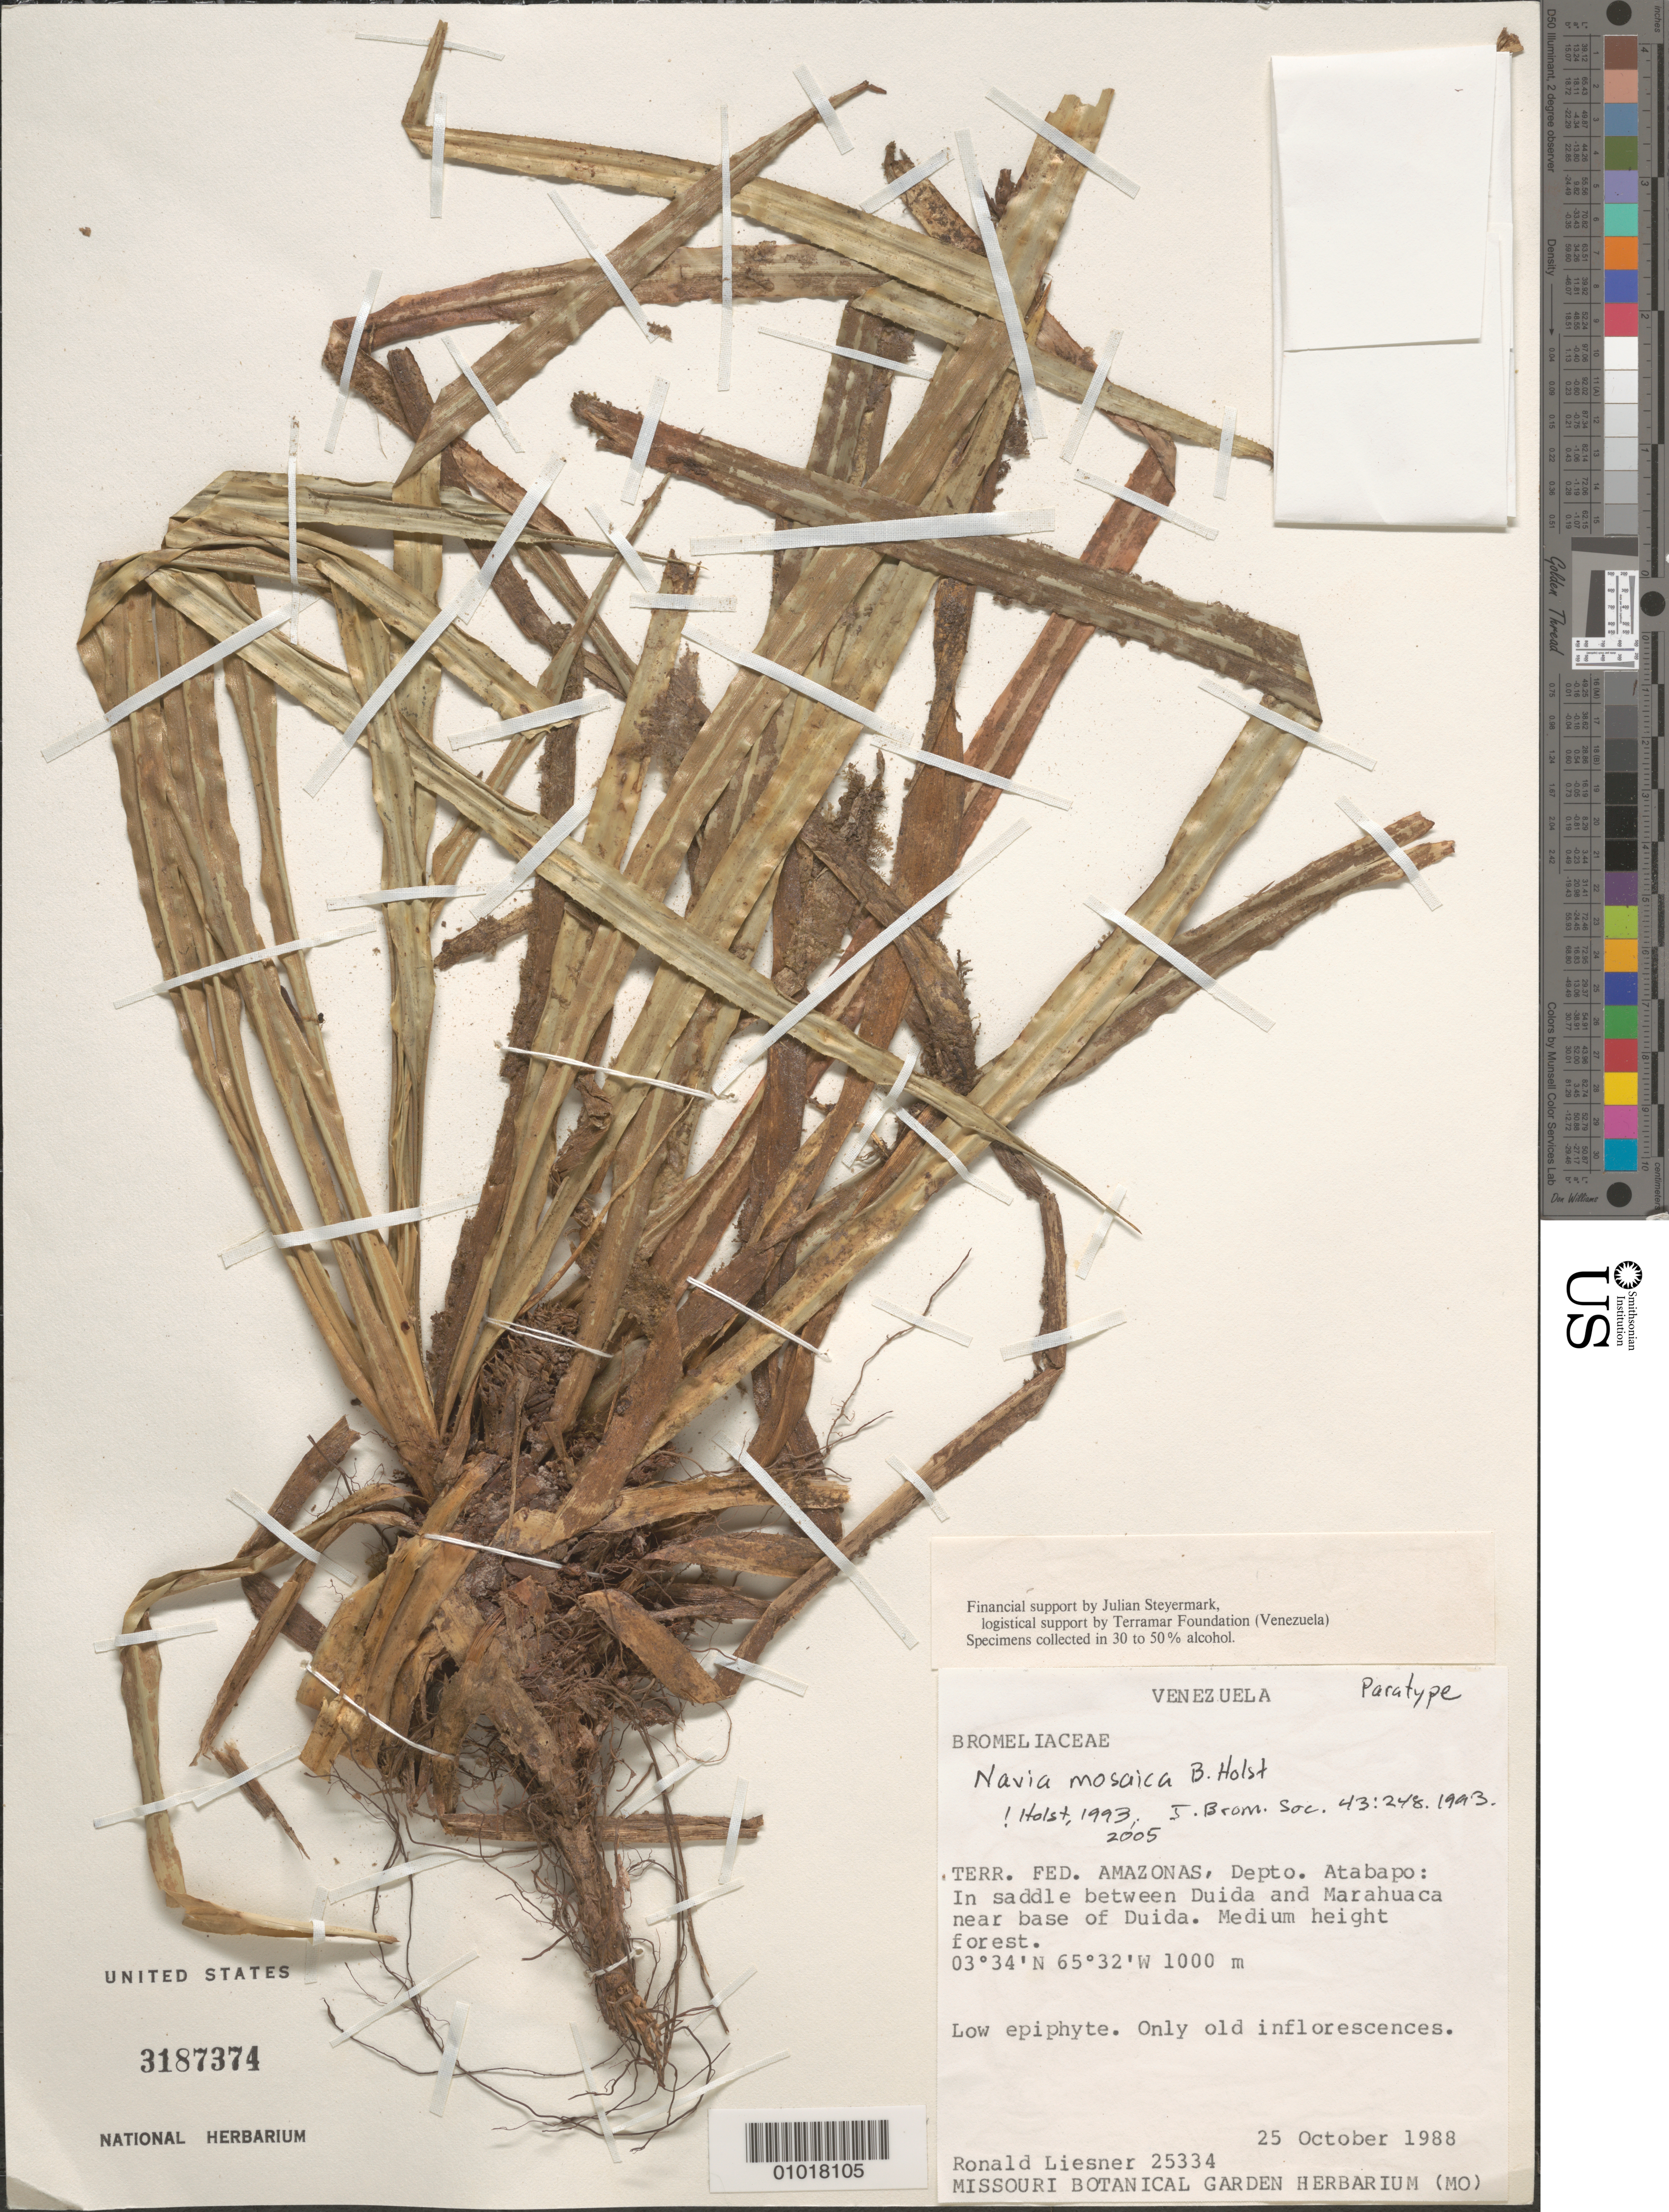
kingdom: Plantae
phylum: Tracheophyta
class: Liliopsida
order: Poales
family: Bromeliaceae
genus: Navia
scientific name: Navia mosaica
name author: B. Holst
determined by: Holst, Bruce K.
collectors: R. L. Liesner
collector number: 25334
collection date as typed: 25-Oct-88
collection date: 1988-10-25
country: Venezuela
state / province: Amazonas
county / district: Atabapo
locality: Duida, near base; saddle between Duida and Marahuaca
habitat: Medium height forest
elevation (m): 1000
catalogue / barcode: US 3187374